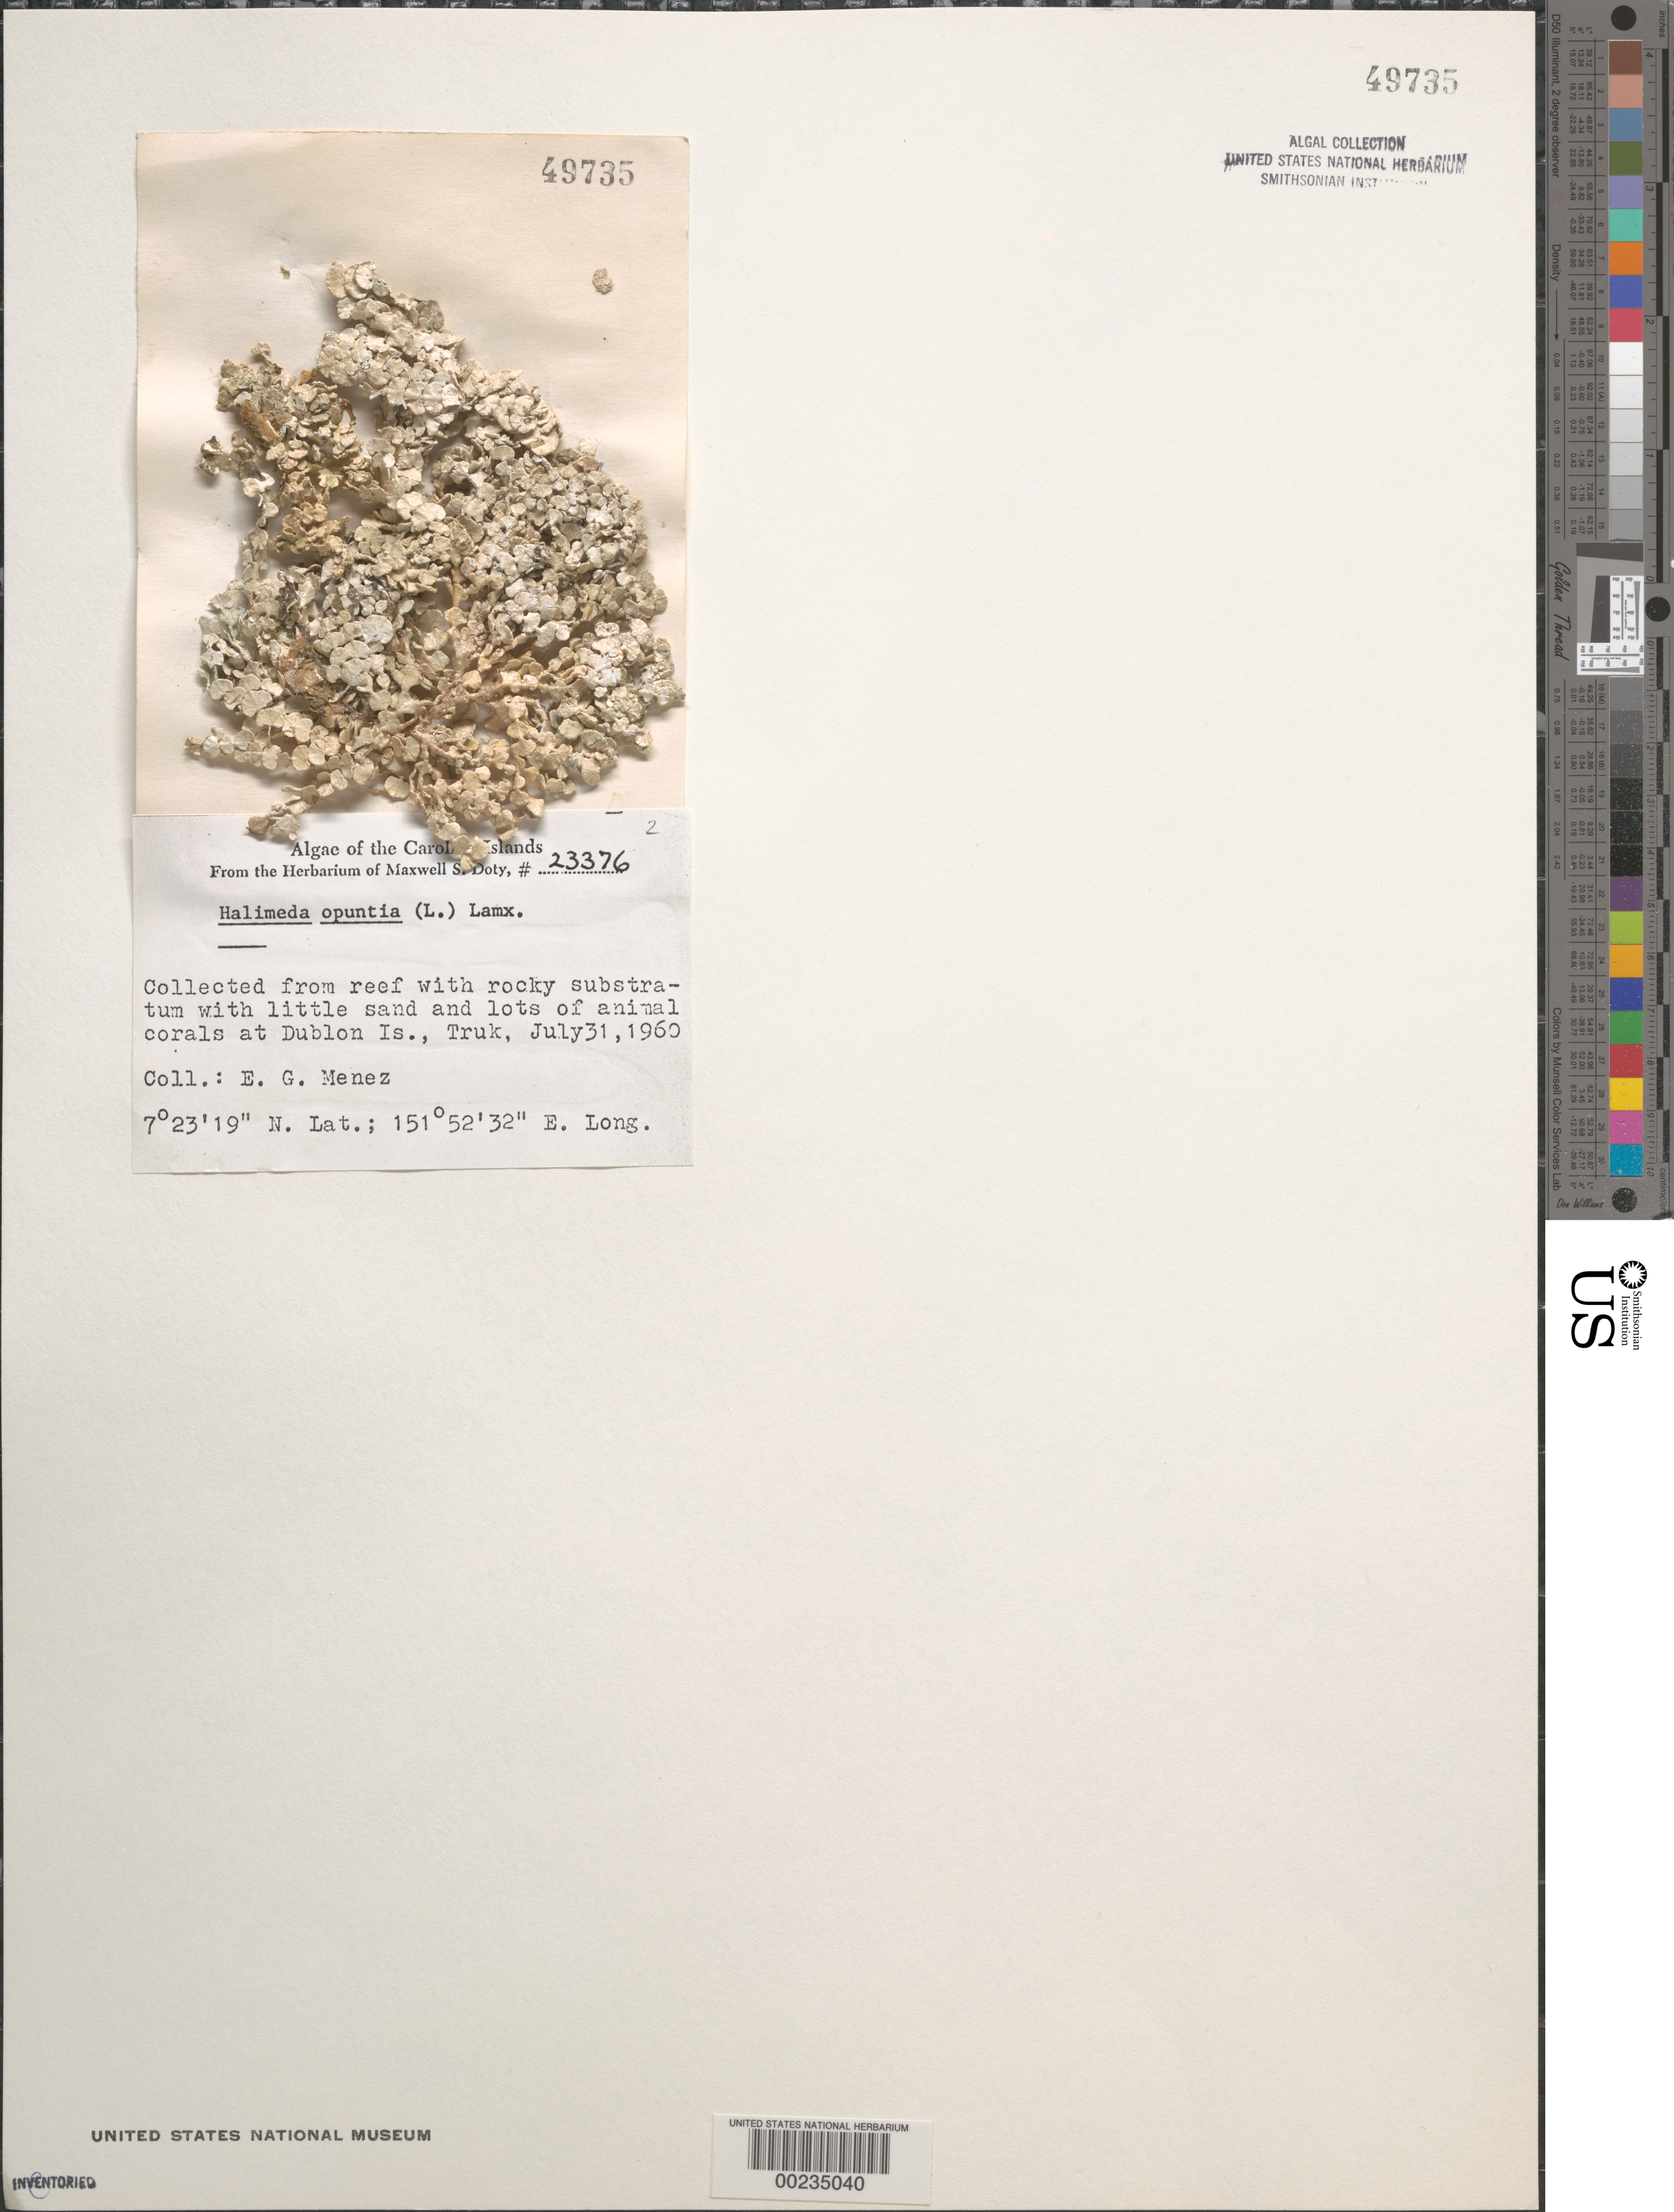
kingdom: Plantae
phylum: Chlorophyta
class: Ulvophyceae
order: Bryopsidales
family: Halimedaceae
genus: Halimeda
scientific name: Halimeda opuntia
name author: (L.) J.V.Lamouroux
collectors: Meñez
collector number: MSD 23376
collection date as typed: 31 Jul 1960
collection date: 1960-07-31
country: Micronesia, Federated States of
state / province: Truk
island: Dublon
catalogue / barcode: US 49735